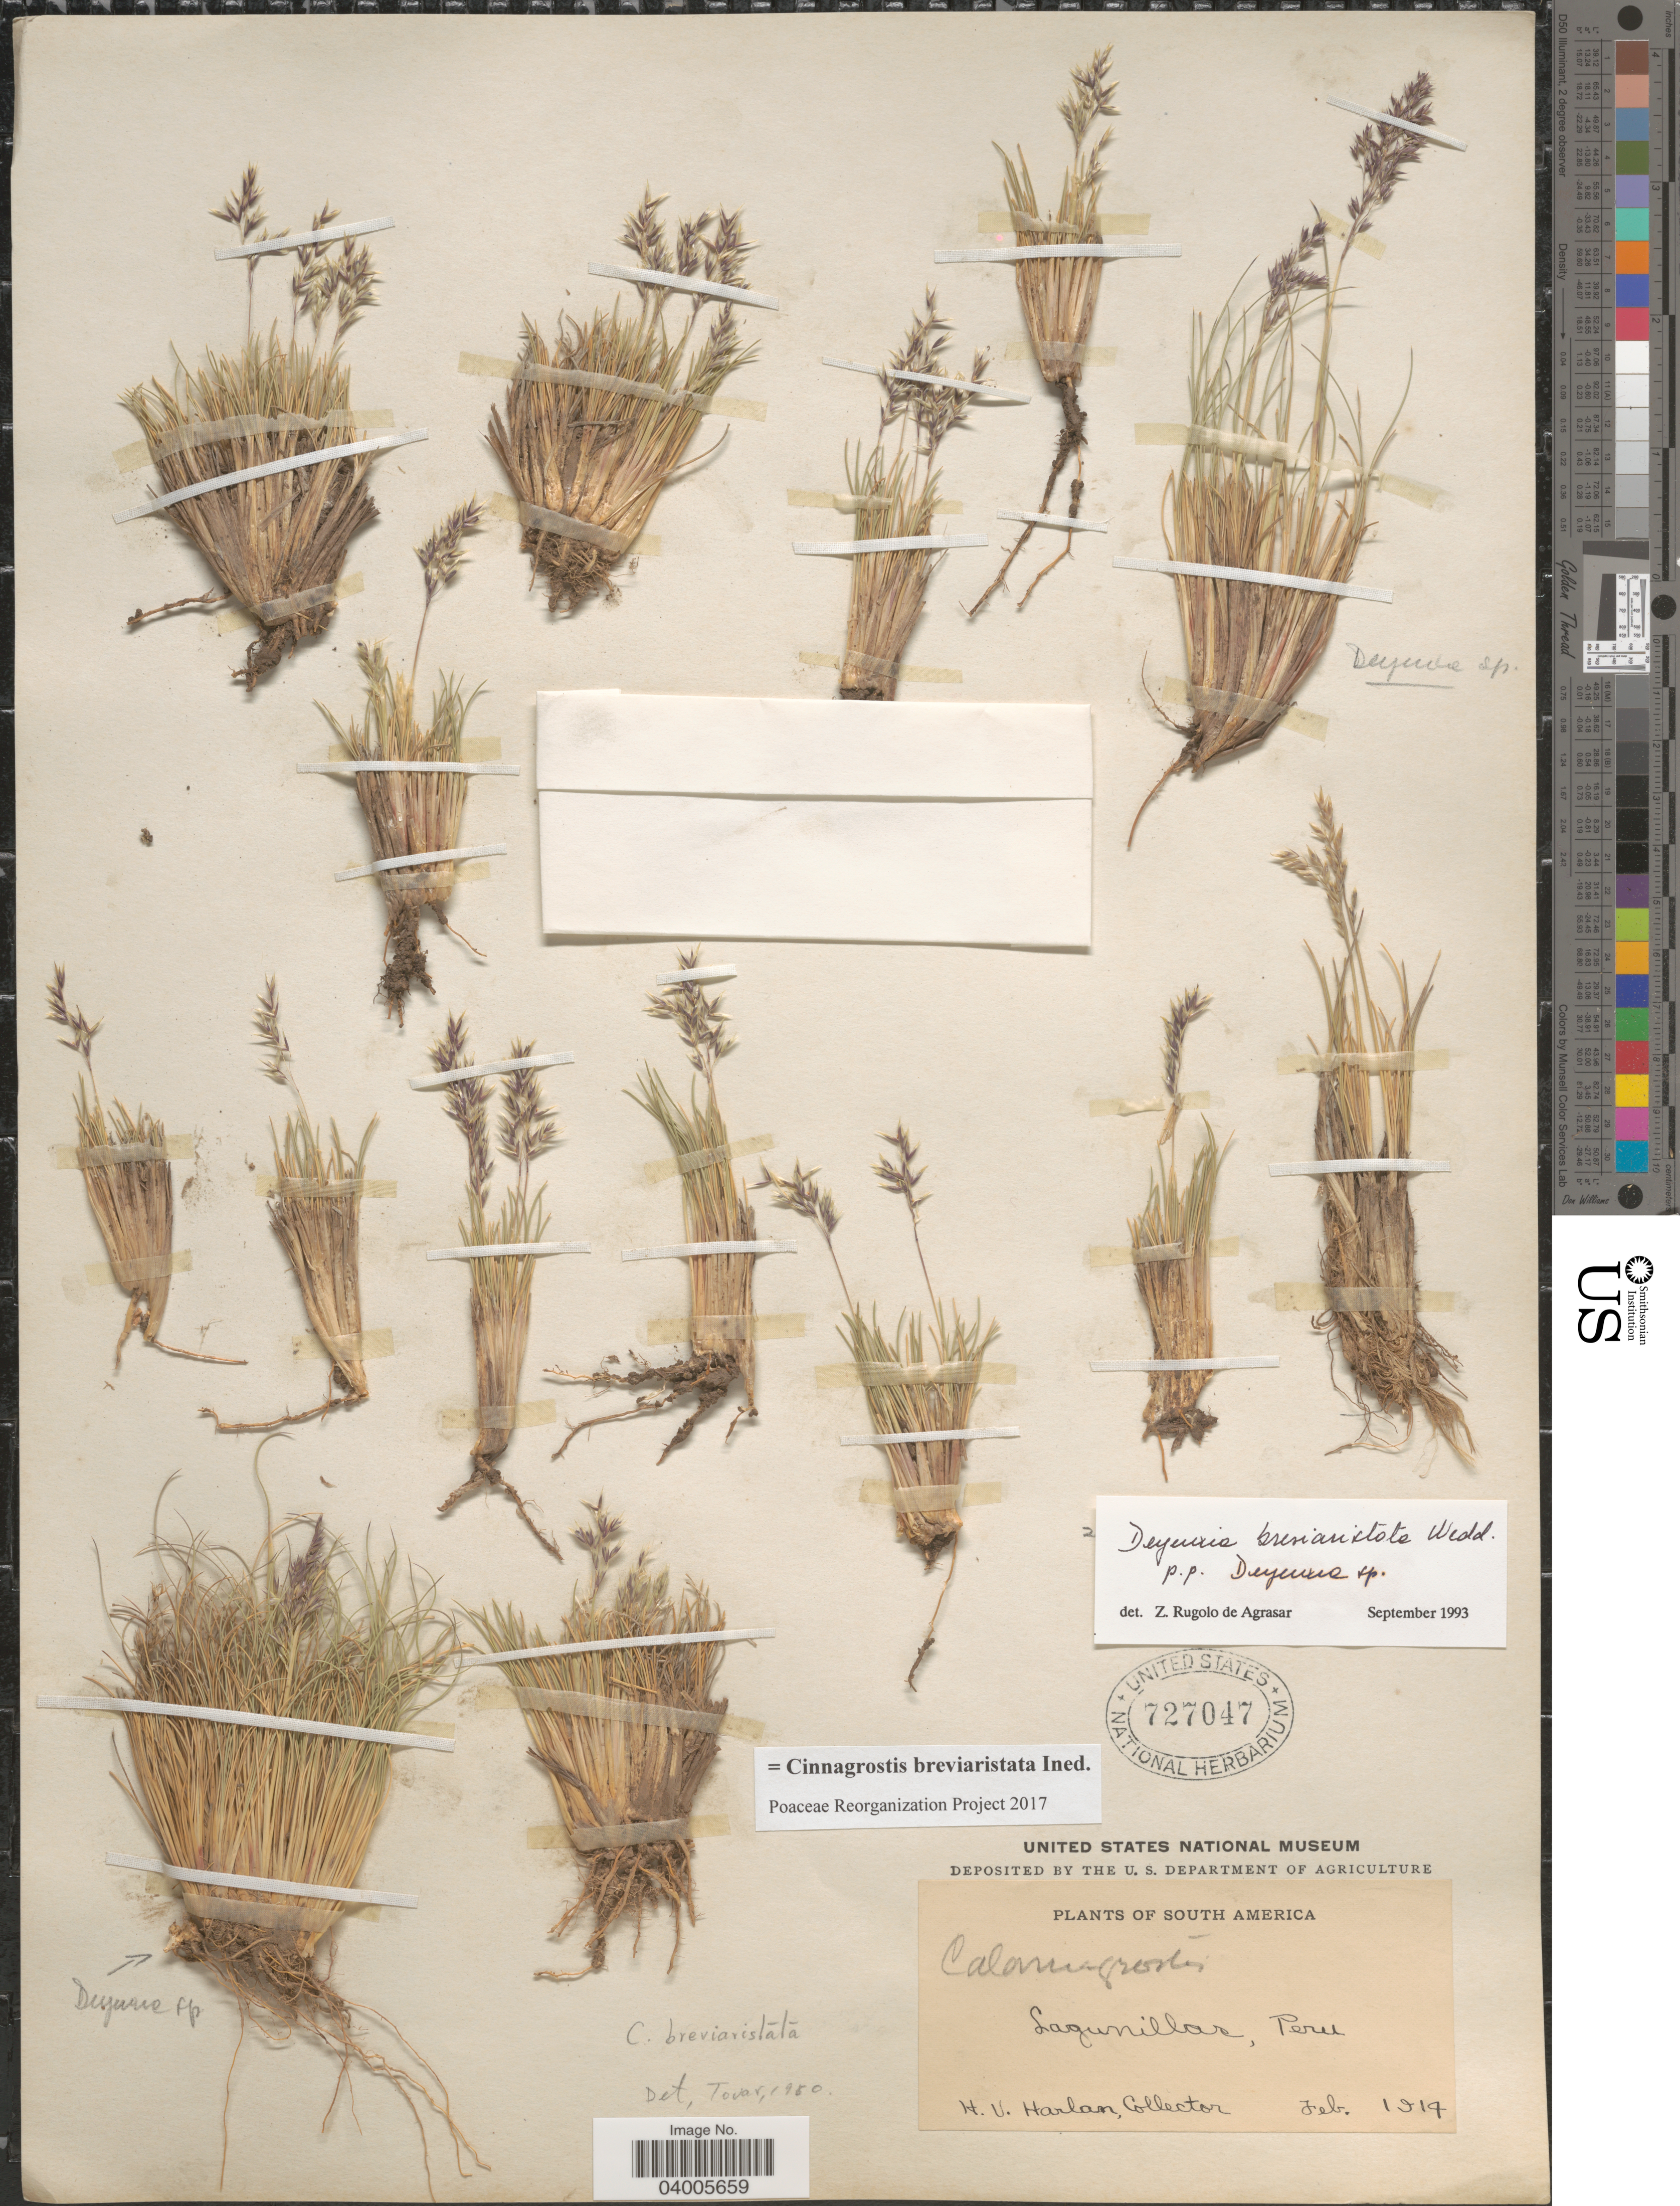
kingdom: Plantae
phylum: Tracheophyta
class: Liliopsida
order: Poales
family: Poaceae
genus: Cinnagrostis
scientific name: Cinnagrostis breviaristata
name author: (Wedd.) P.M. Peterson et al.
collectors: H. Harlan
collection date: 1914-02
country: Peru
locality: Lagunillas.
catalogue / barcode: US 727047